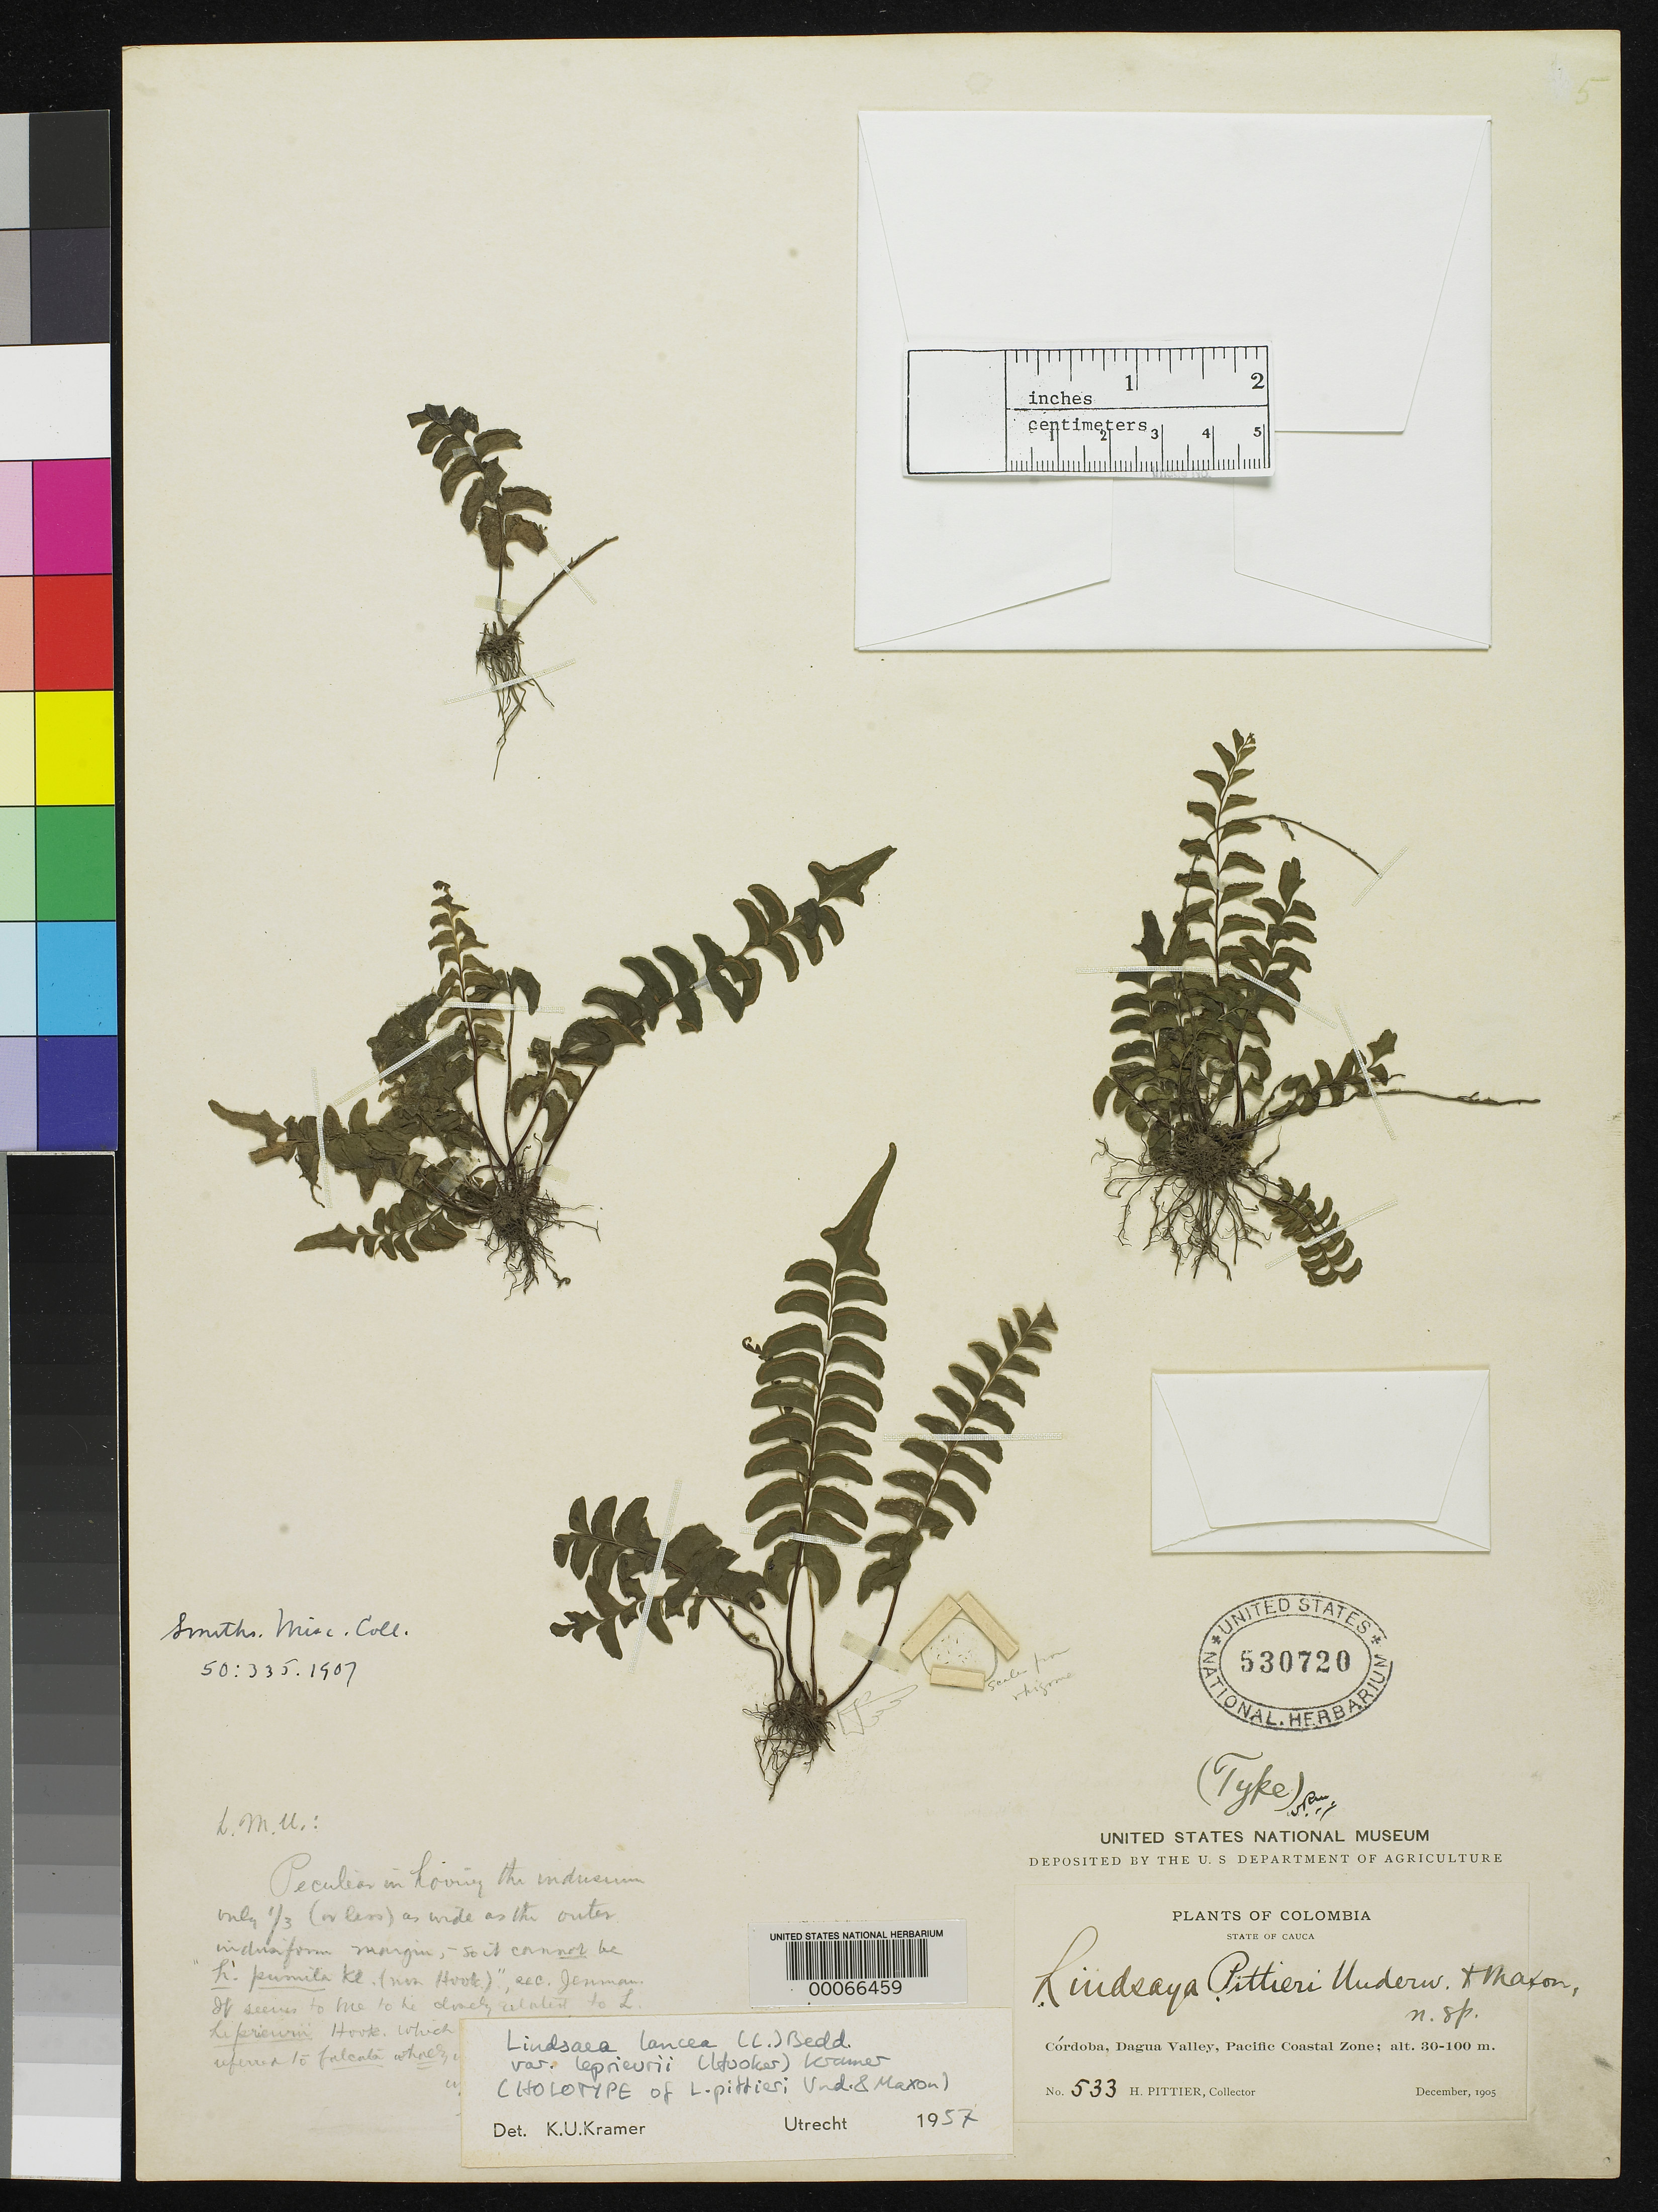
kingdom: Plantae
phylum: Tracheophyta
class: Polypodiopsida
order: Polypodiales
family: Lindsaeaceae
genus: Lindsaea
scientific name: Lindsaea pittieri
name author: Underw. & Maxon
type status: Holotype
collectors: H. F. Pittier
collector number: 533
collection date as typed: Dec 1905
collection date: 1905-12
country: Colombia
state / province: Cauca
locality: Cordoba, Dagua Valley. Pacific Coastal Zone.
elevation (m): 30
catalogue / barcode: US 530720